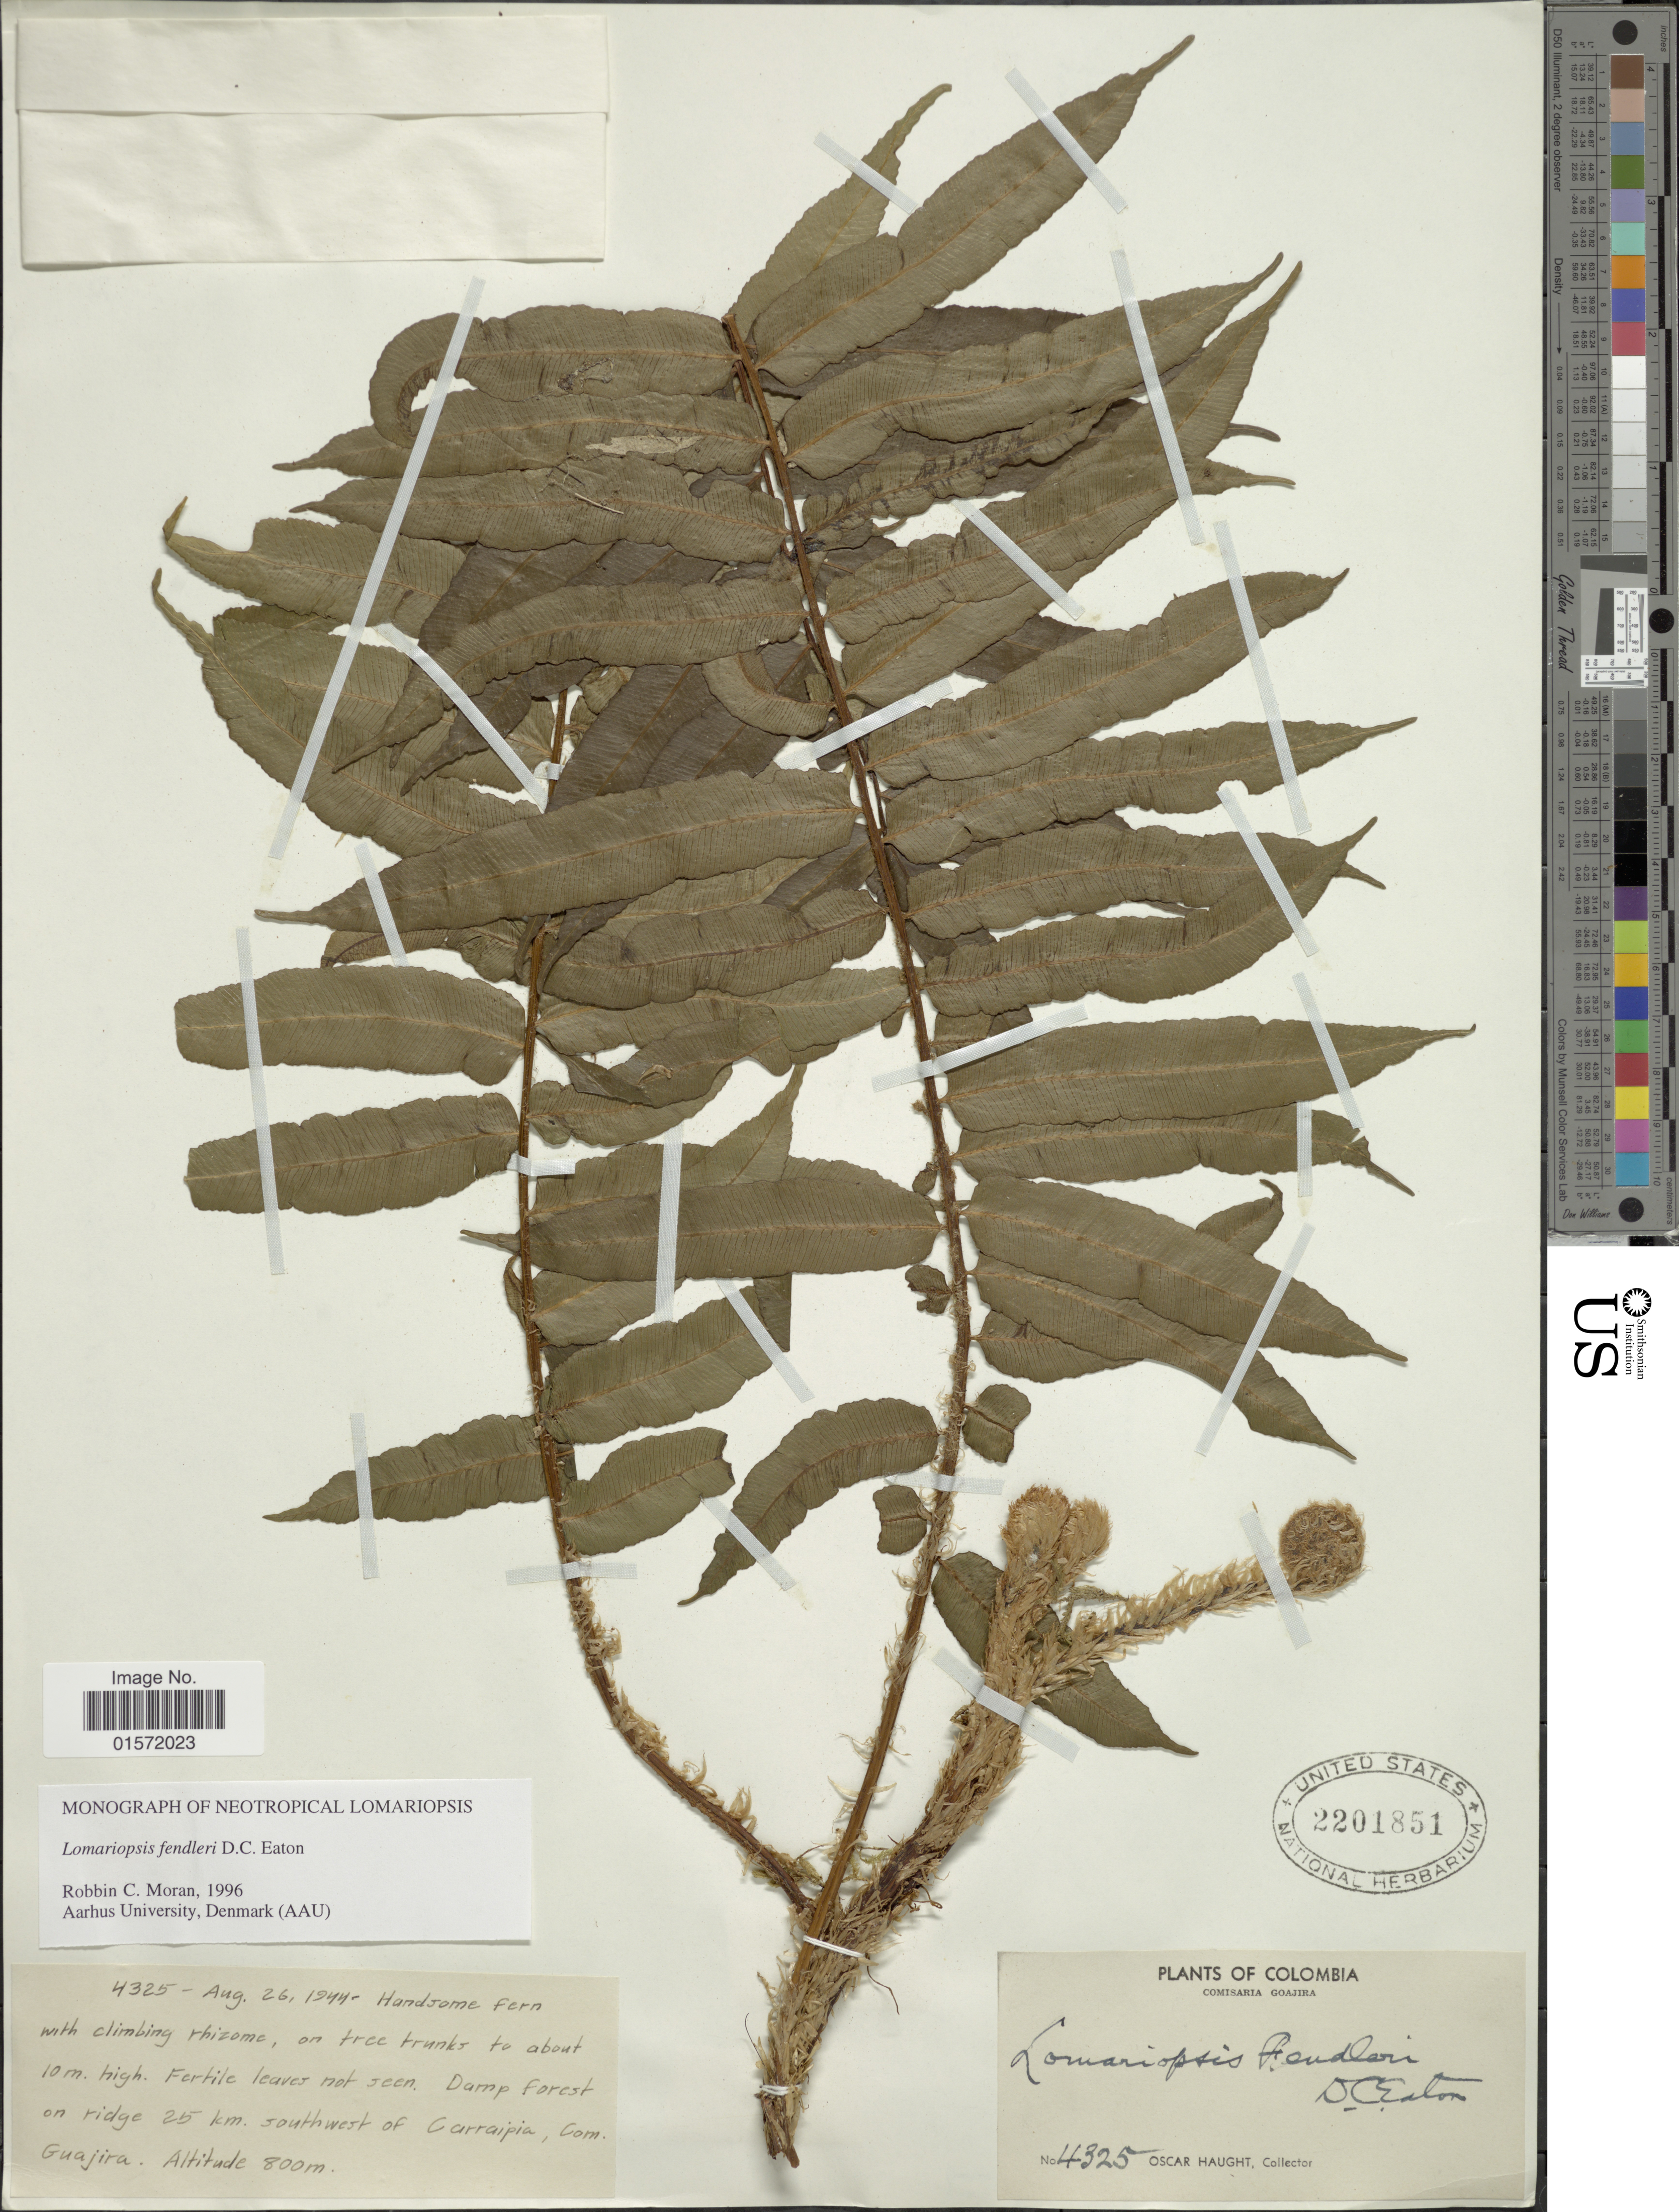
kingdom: Plantae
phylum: Tracheophyta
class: Polypodiopsida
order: Polypodiales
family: Lomariopsidaceae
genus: Lomariopsis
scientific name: Lomariopsis fendleri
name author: D.C. Eaton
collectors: O. L. Haught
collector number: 4325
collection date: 1944-08-26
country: Colombia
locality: Comisaria Goajira, Damp forest on ridge 25 km. southwest of Carraipia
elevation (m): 800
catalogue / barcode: US 2201851